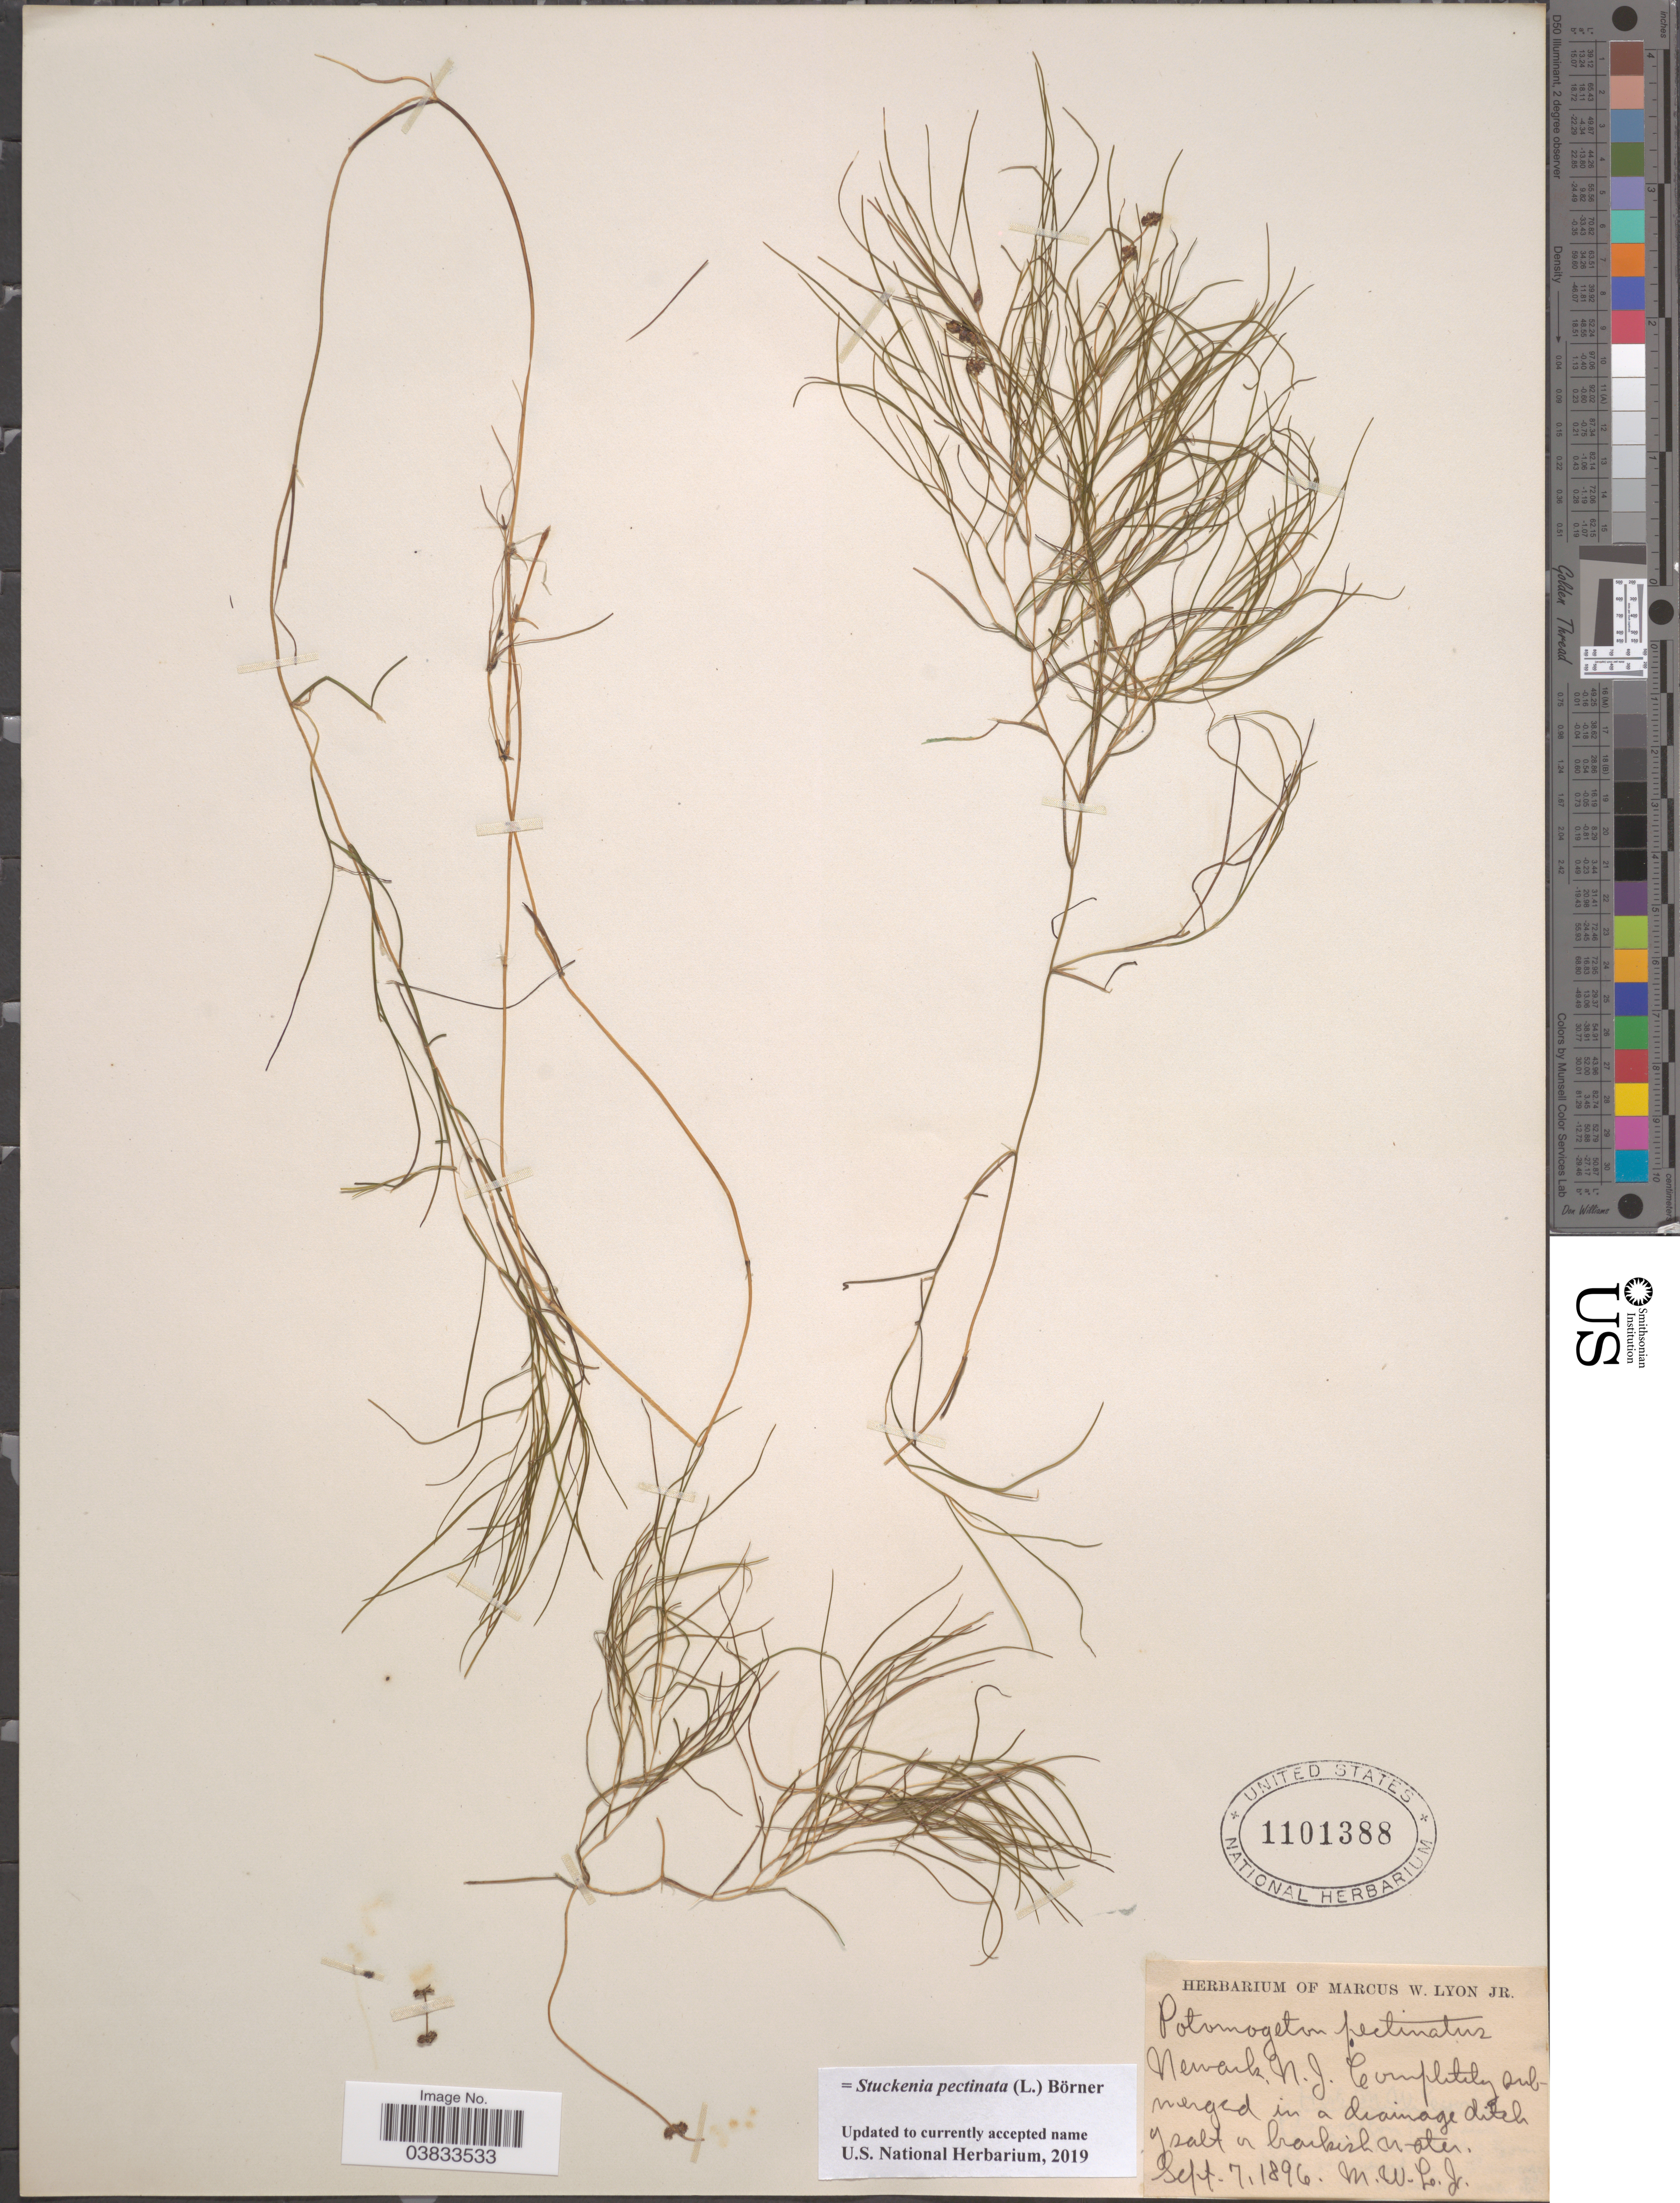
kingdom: Plantae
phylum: Tracheophyta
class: Liliopsida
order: Alismatales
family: Potamogetonaceae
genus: Stuckenia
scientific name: Stuckenia pectinata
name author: (L.) Börner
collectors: M. W. Lyon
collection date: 1896-09-07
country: United States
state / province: New Jersey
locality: Newark.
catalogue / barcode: US 1101388